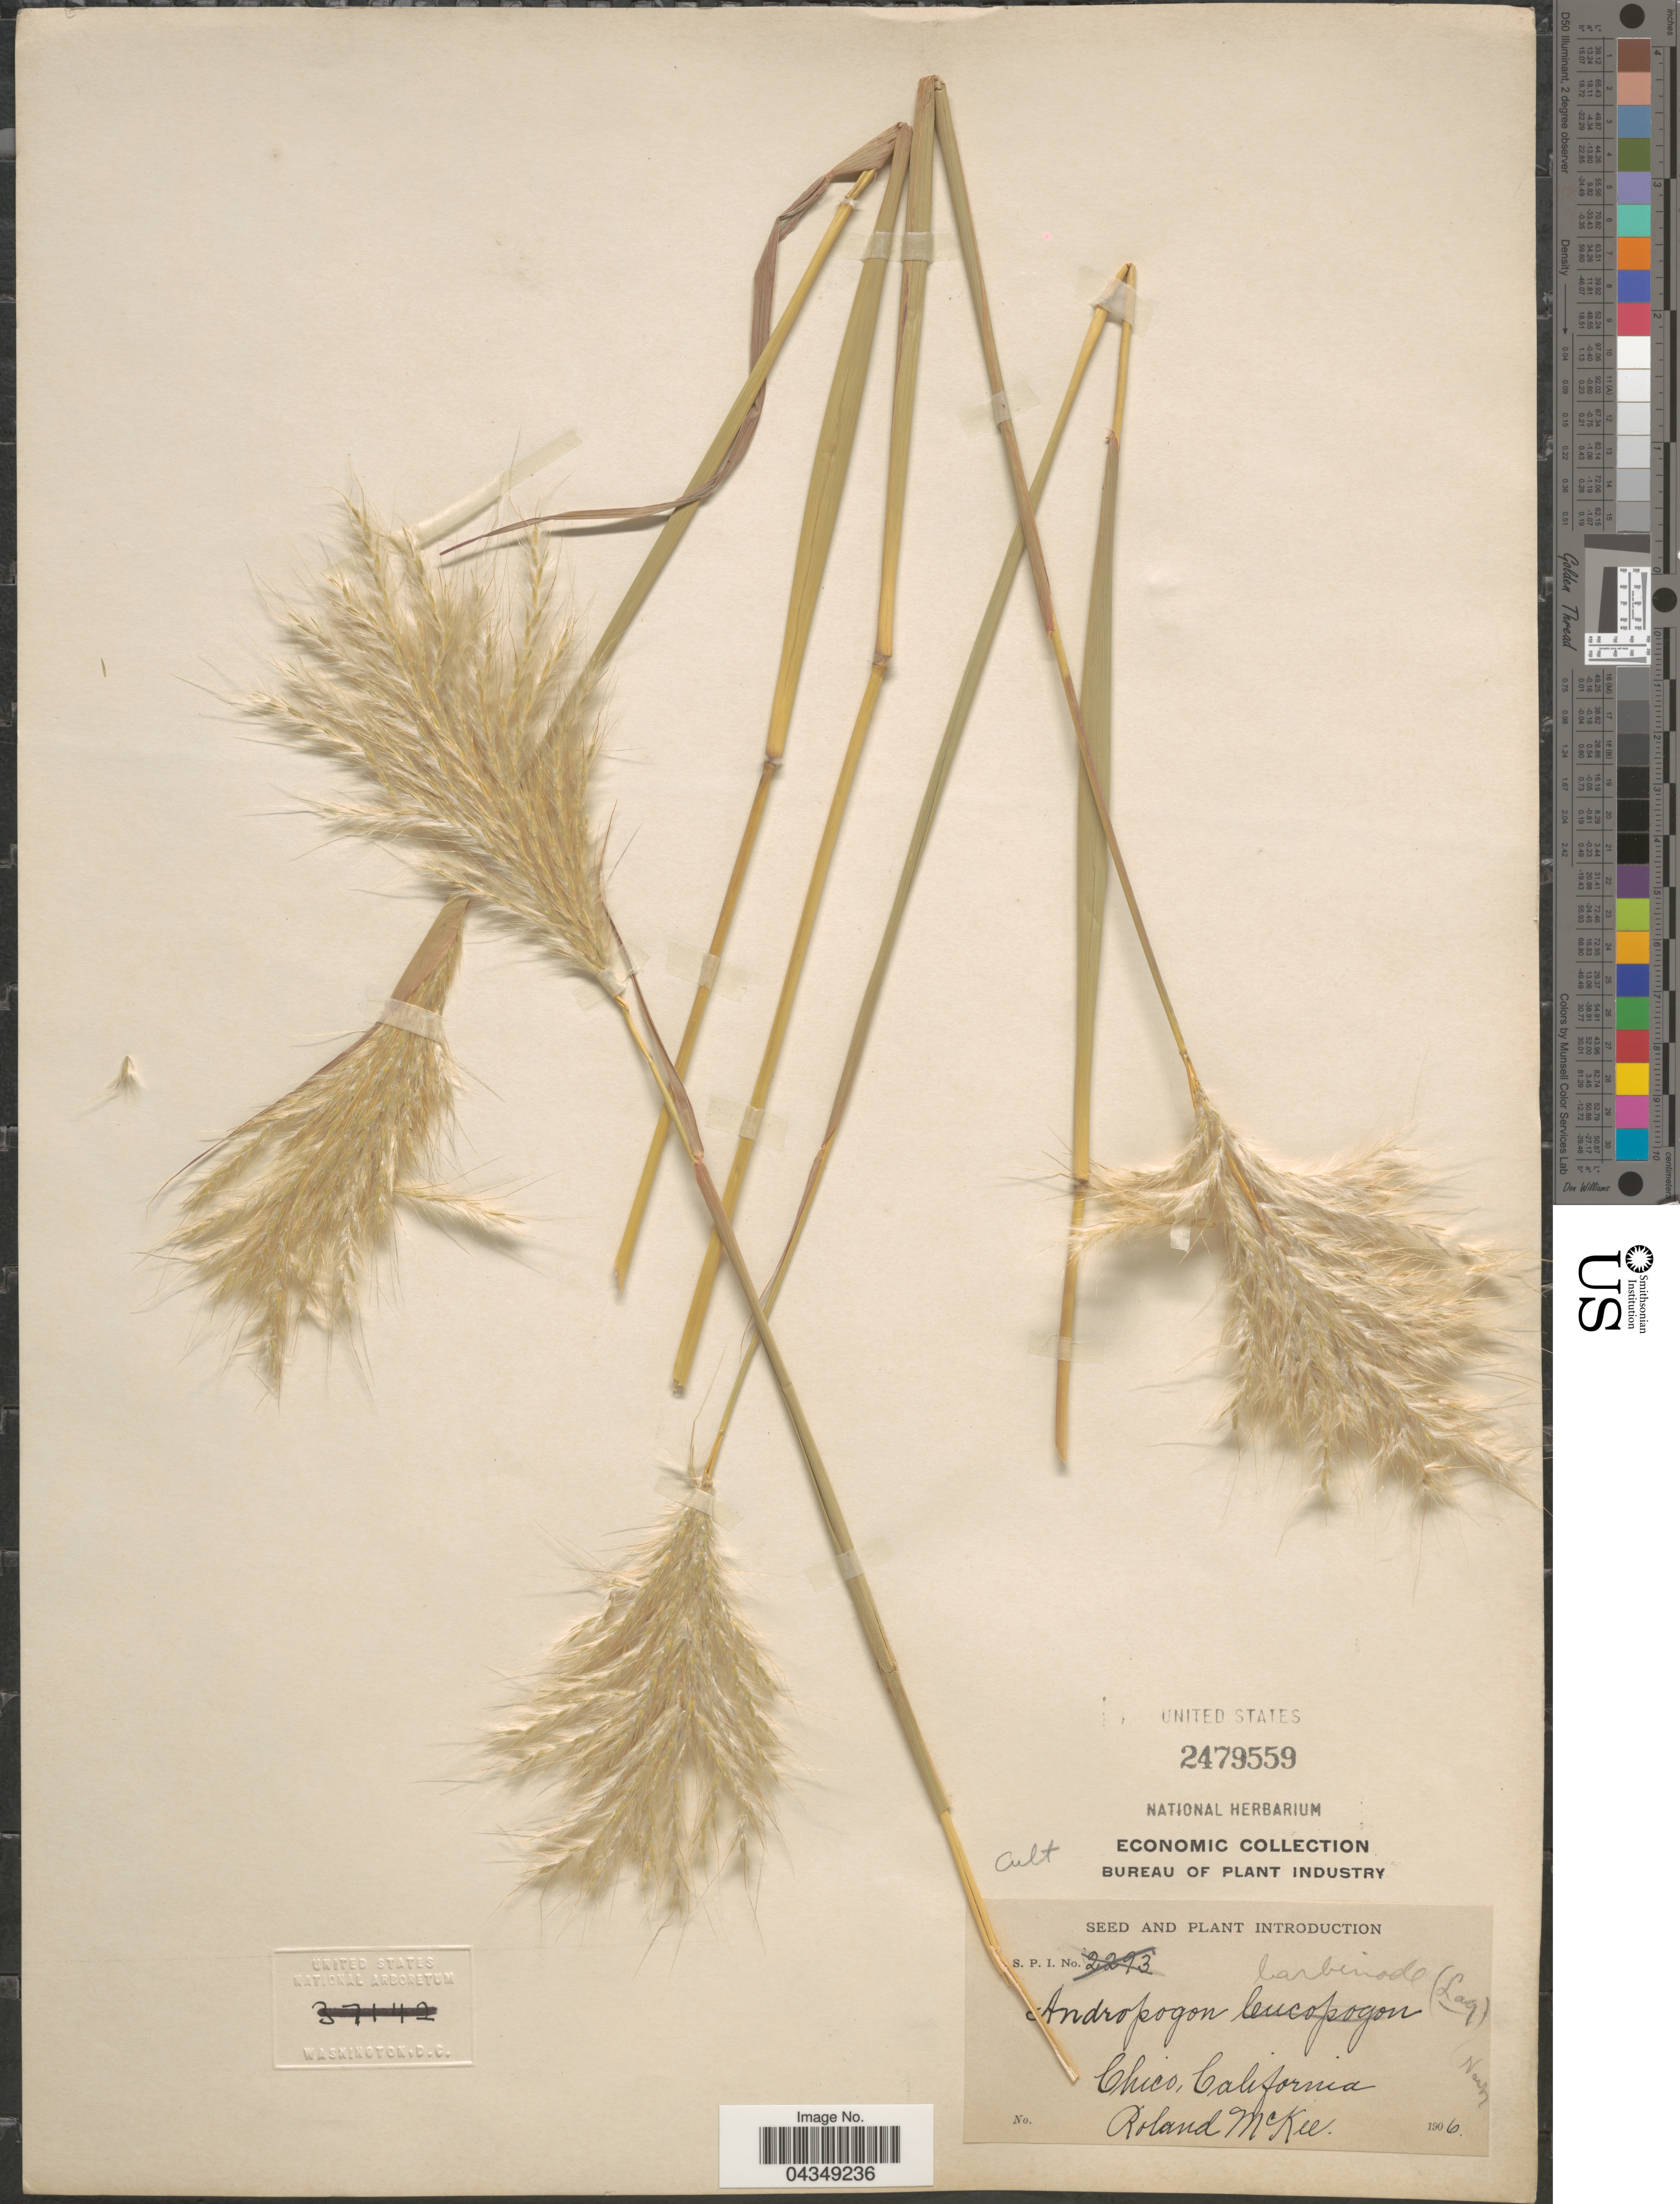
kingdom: Plantae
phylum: Tracheophyta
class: Liliopsida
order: Poales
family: Poaceae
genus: Bothriochloa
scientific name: Bothriochloa barbinodis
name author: (Lag.) Herter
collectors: R. Mckee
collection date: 1906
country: United States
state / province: California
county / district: Butte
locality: Chico.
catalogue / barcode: US 2479559